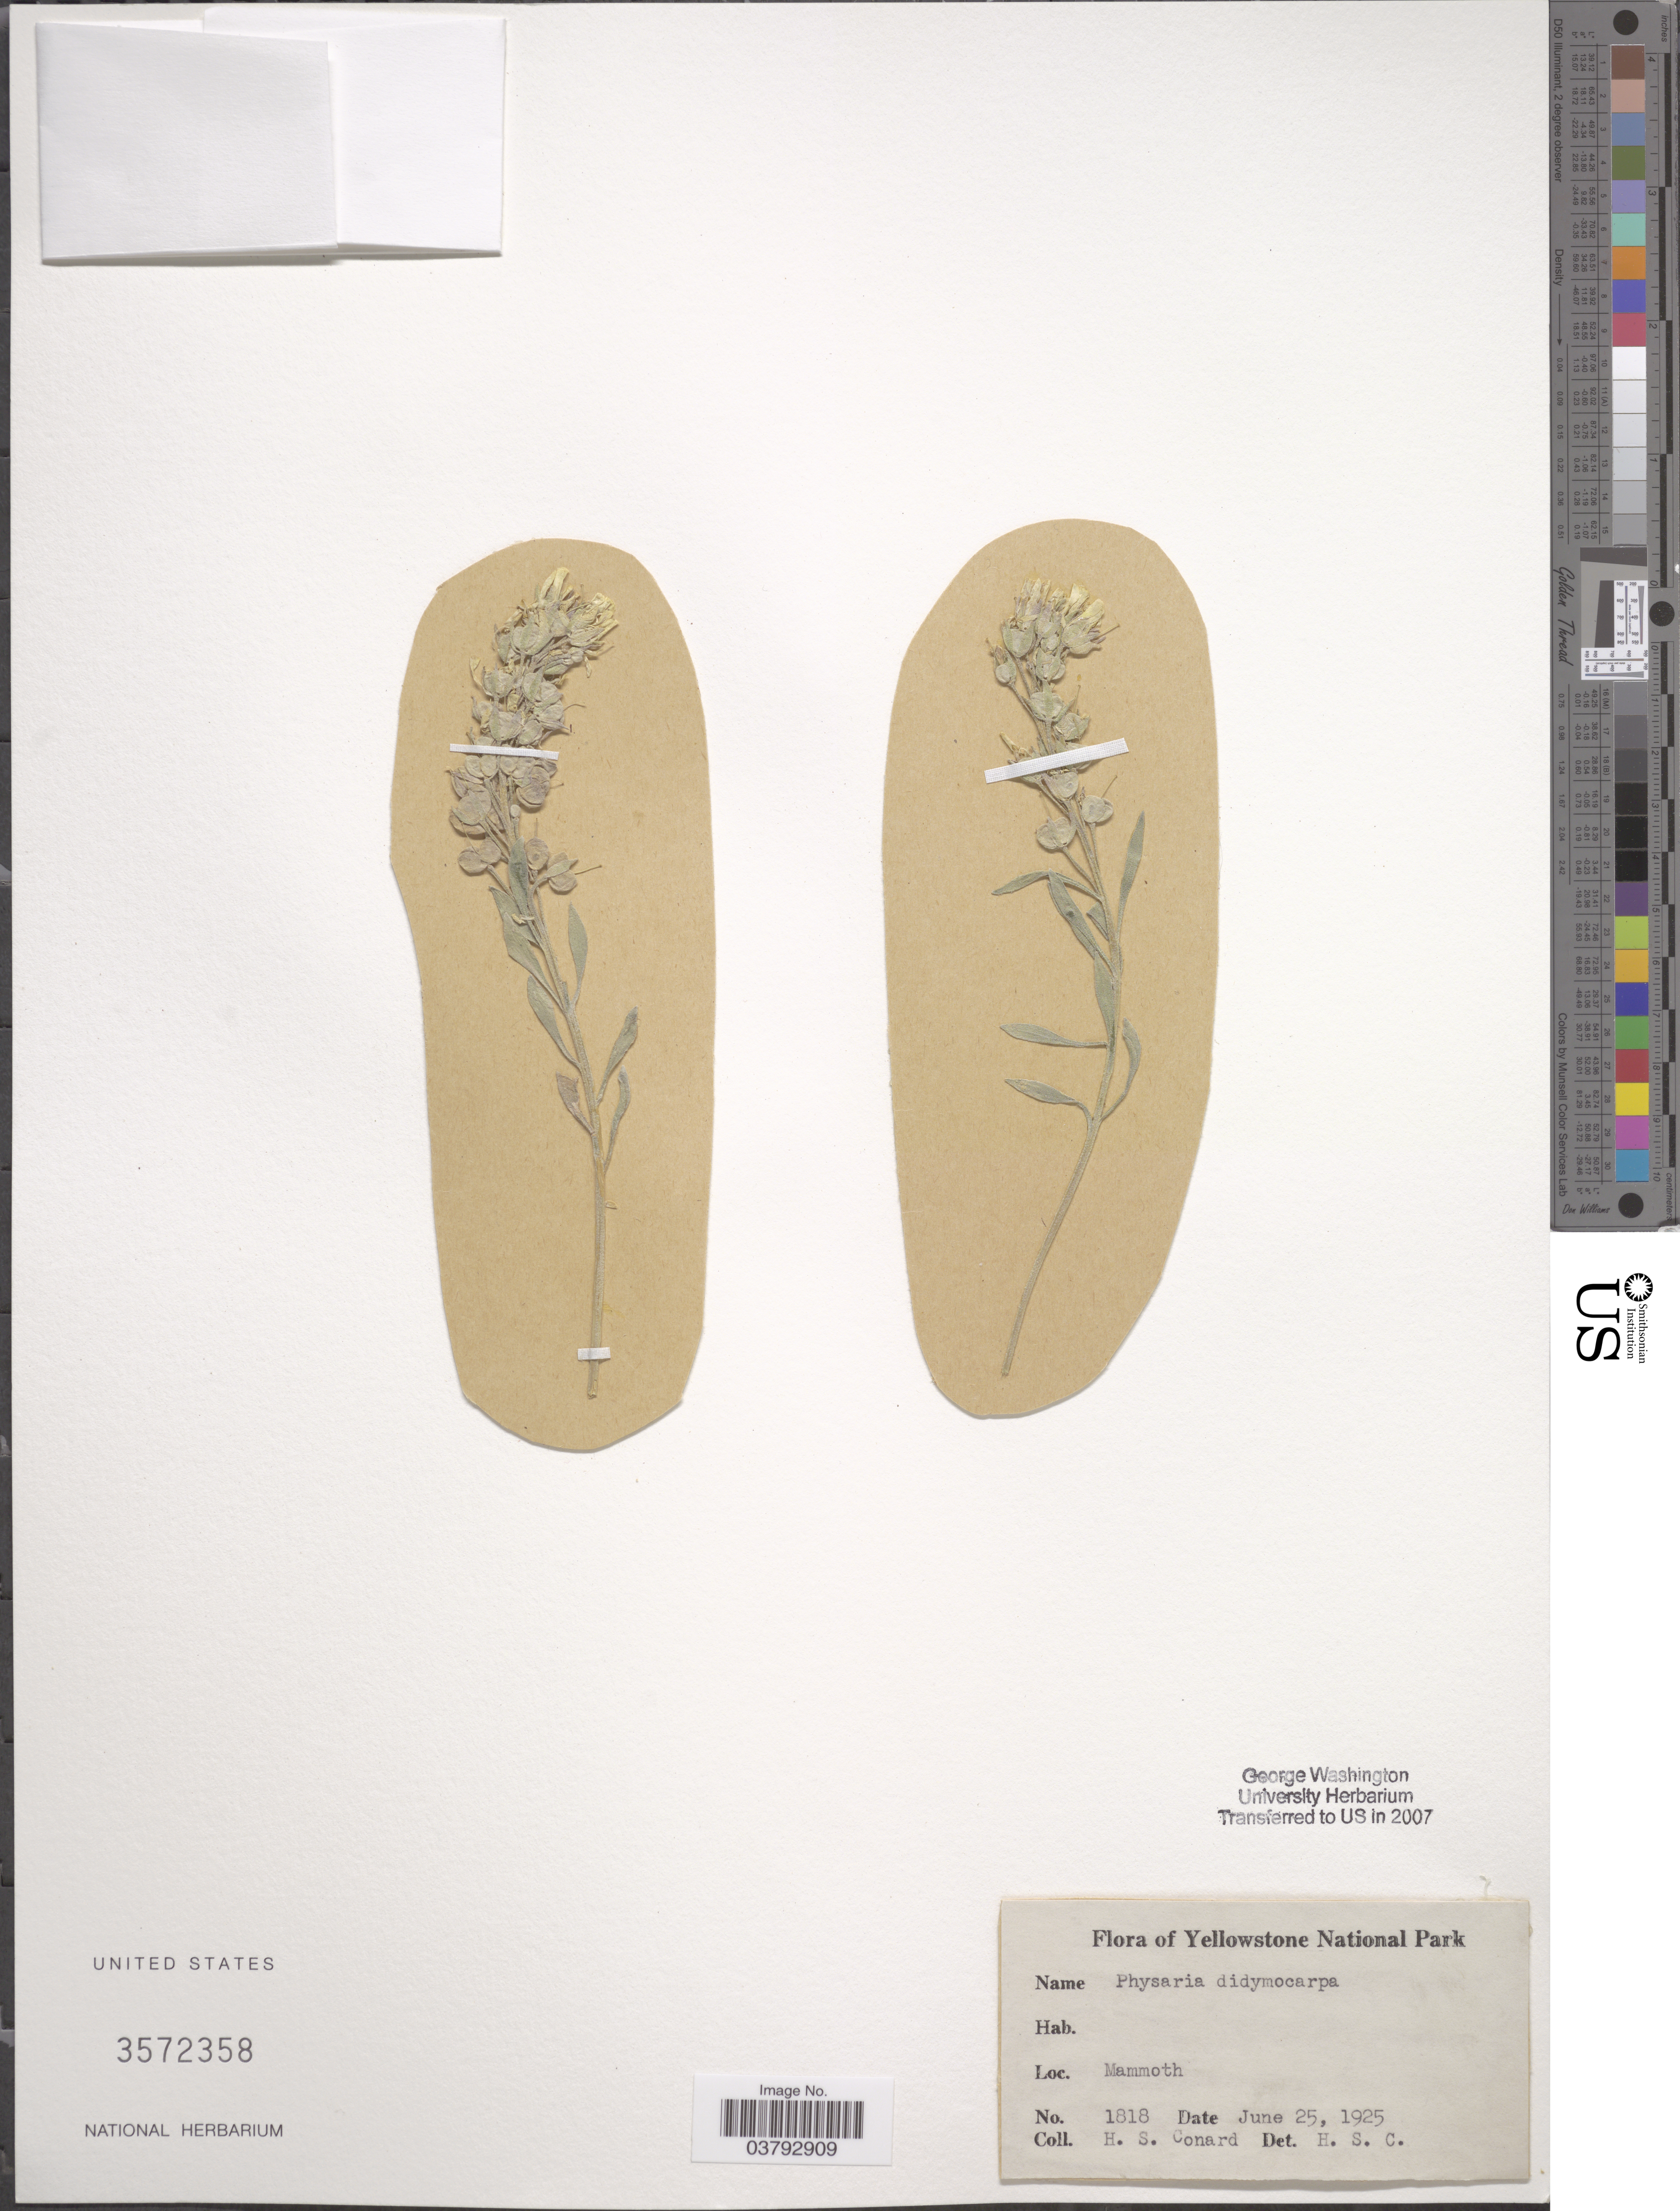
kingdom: Plantae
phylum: Tracheophyta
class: Magnoliopsida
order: Brassicales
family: Brassicaceae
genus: Physaria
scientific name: Physaria didymocarpa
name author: (Hook.) A. Gray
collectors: H. S. Conard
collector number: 1818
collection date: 1925-06-25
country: United States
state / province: Wyoming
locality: Yellowstone National Park. Mammoth.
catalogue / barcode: US 3572358